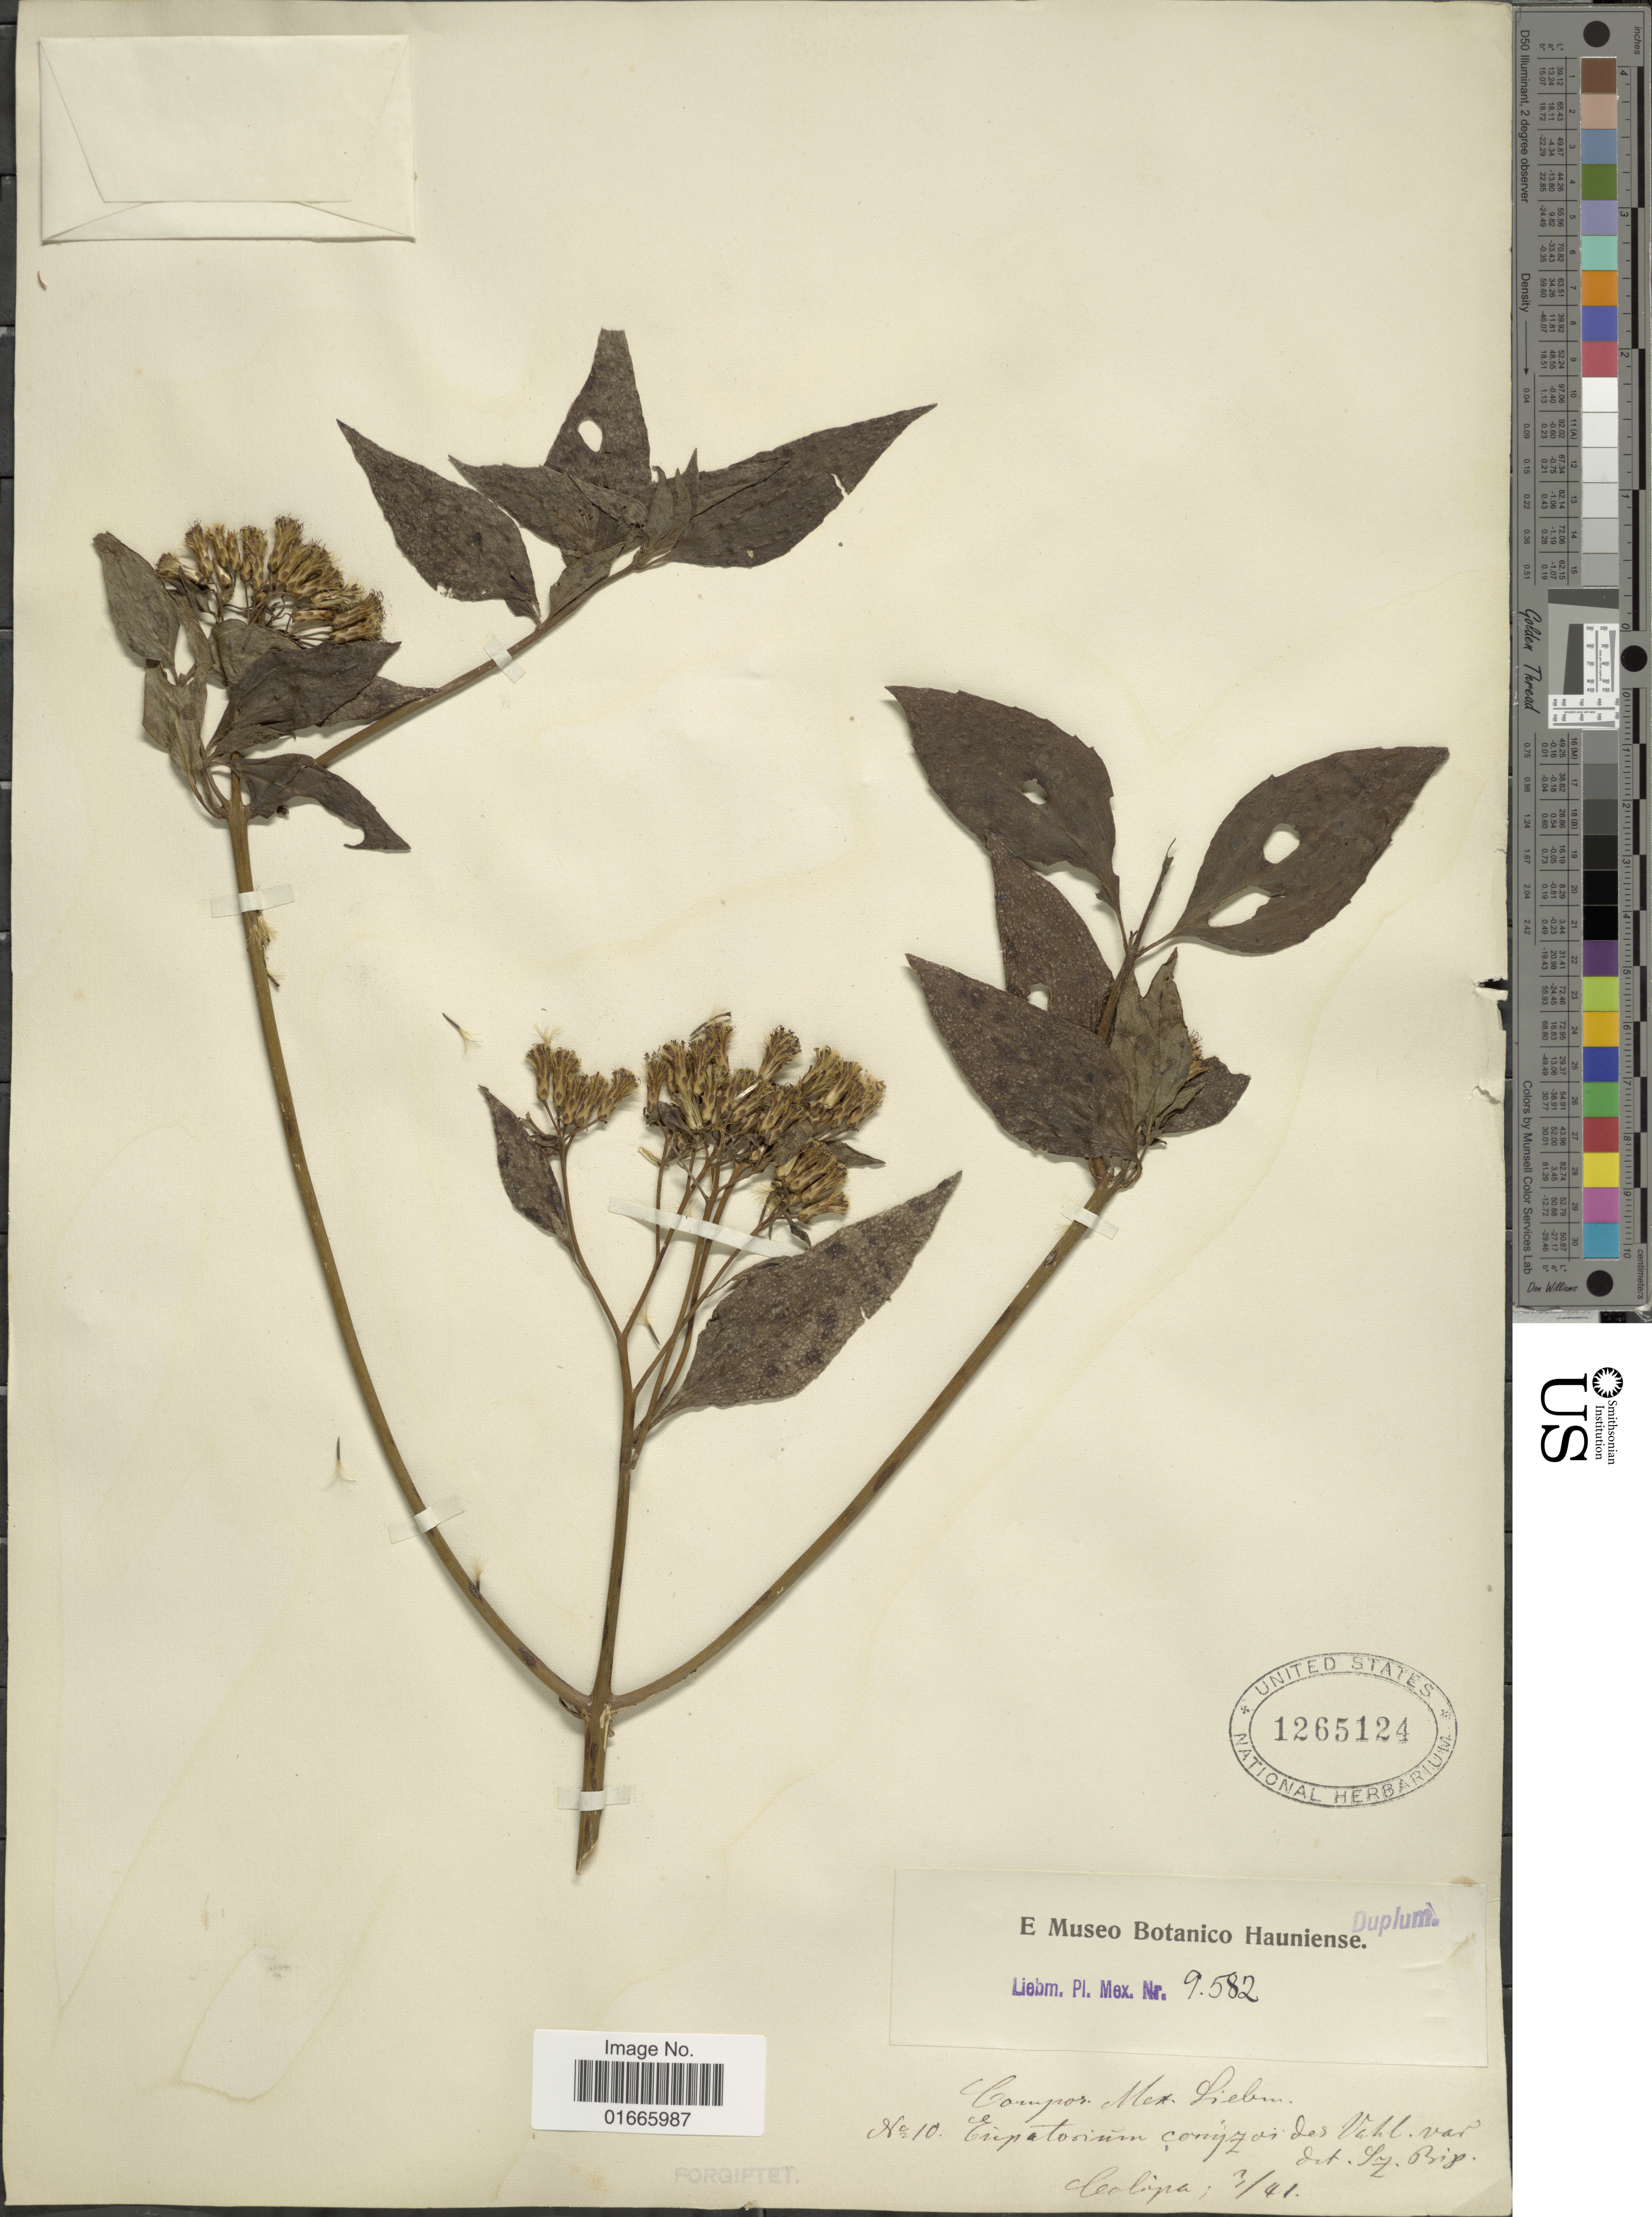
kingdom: Plantae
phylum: Tracheophyta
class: Magnoliopsida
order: Asterales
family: Asteraceae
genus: Chromolaena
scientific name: Chromolaena odorata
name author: (L.) R.M. King & H. Rob.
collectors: ex Mus. Bot. Hauniense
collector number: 10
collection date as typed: Transcribed d/m/y: /3/41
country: Mexico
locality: Campos, Mex. Leoplipa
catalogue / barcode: US 1265124